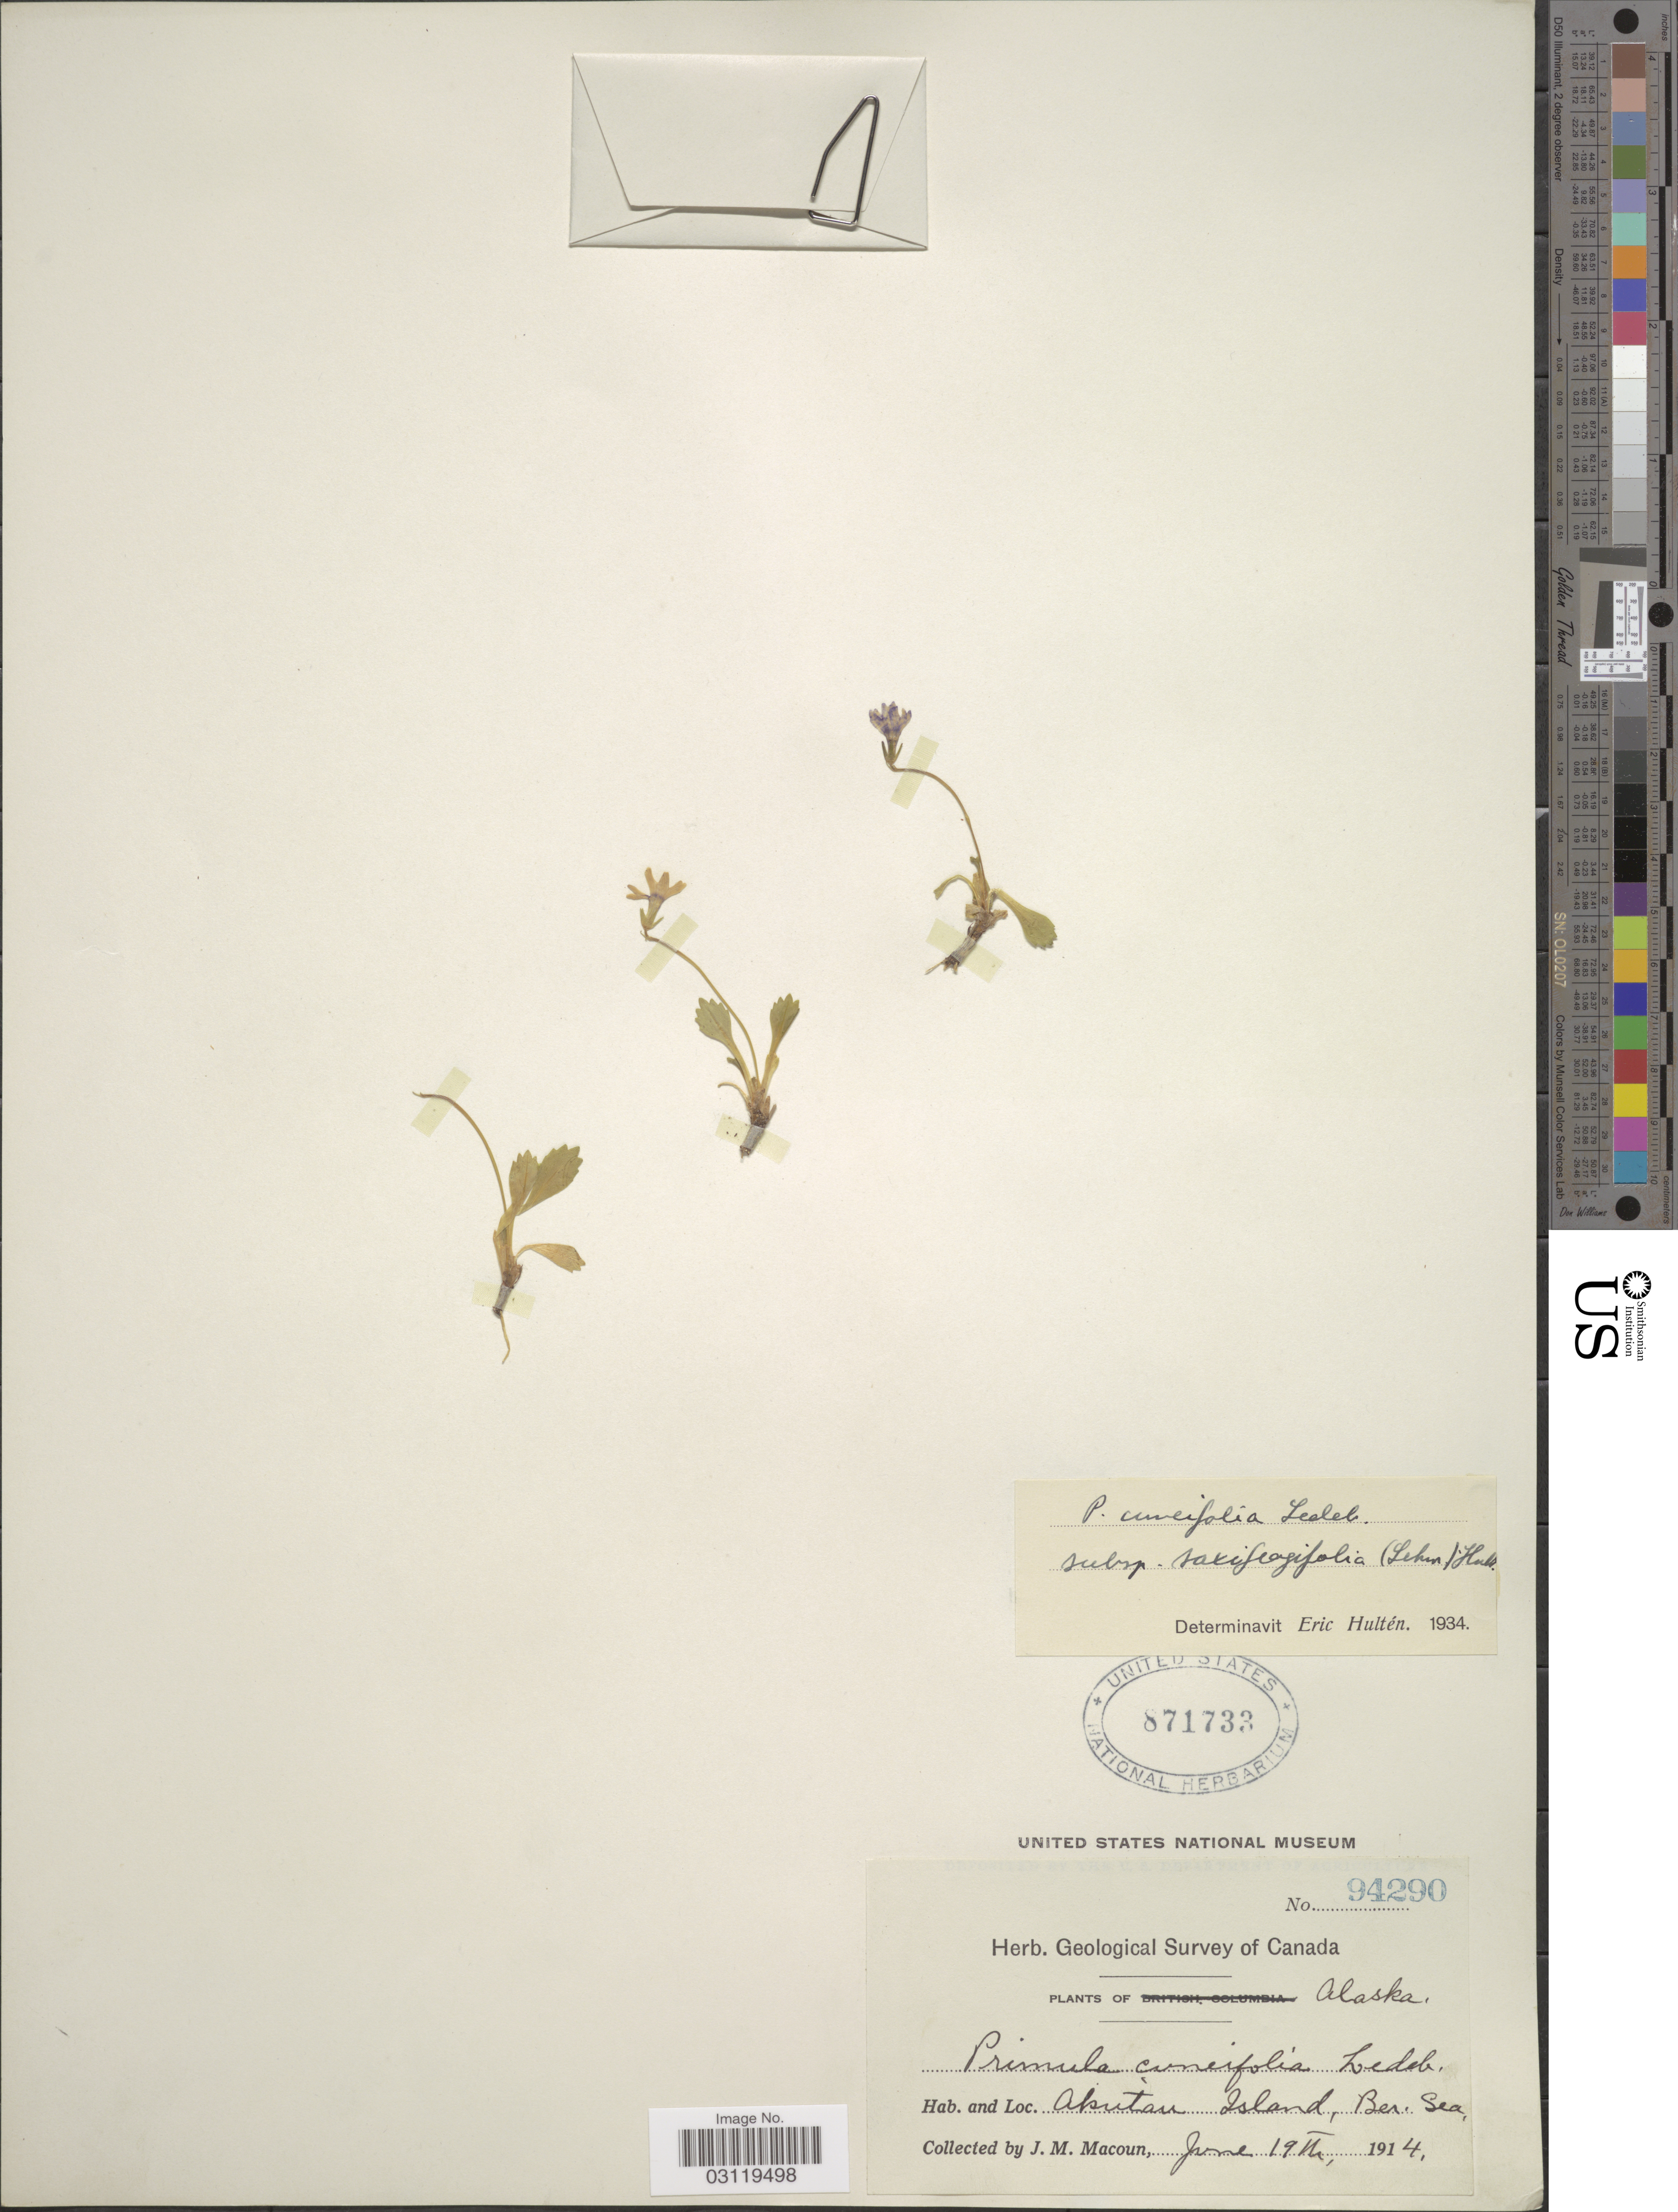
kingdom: Plantae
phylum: Tracheophyta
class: Magnoliopsida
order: Ericales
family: Primulaceae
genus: Primula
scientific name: Primula cuneifolia subsp. saxifragifolia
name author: (Lehm.) W.W. Sm. & Forrest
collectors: J. M. Macoun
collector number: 94290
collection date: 1914-06-19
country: United States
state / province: Alaska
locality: Akutan Island, Ber. Sea.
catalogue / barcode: US 871733